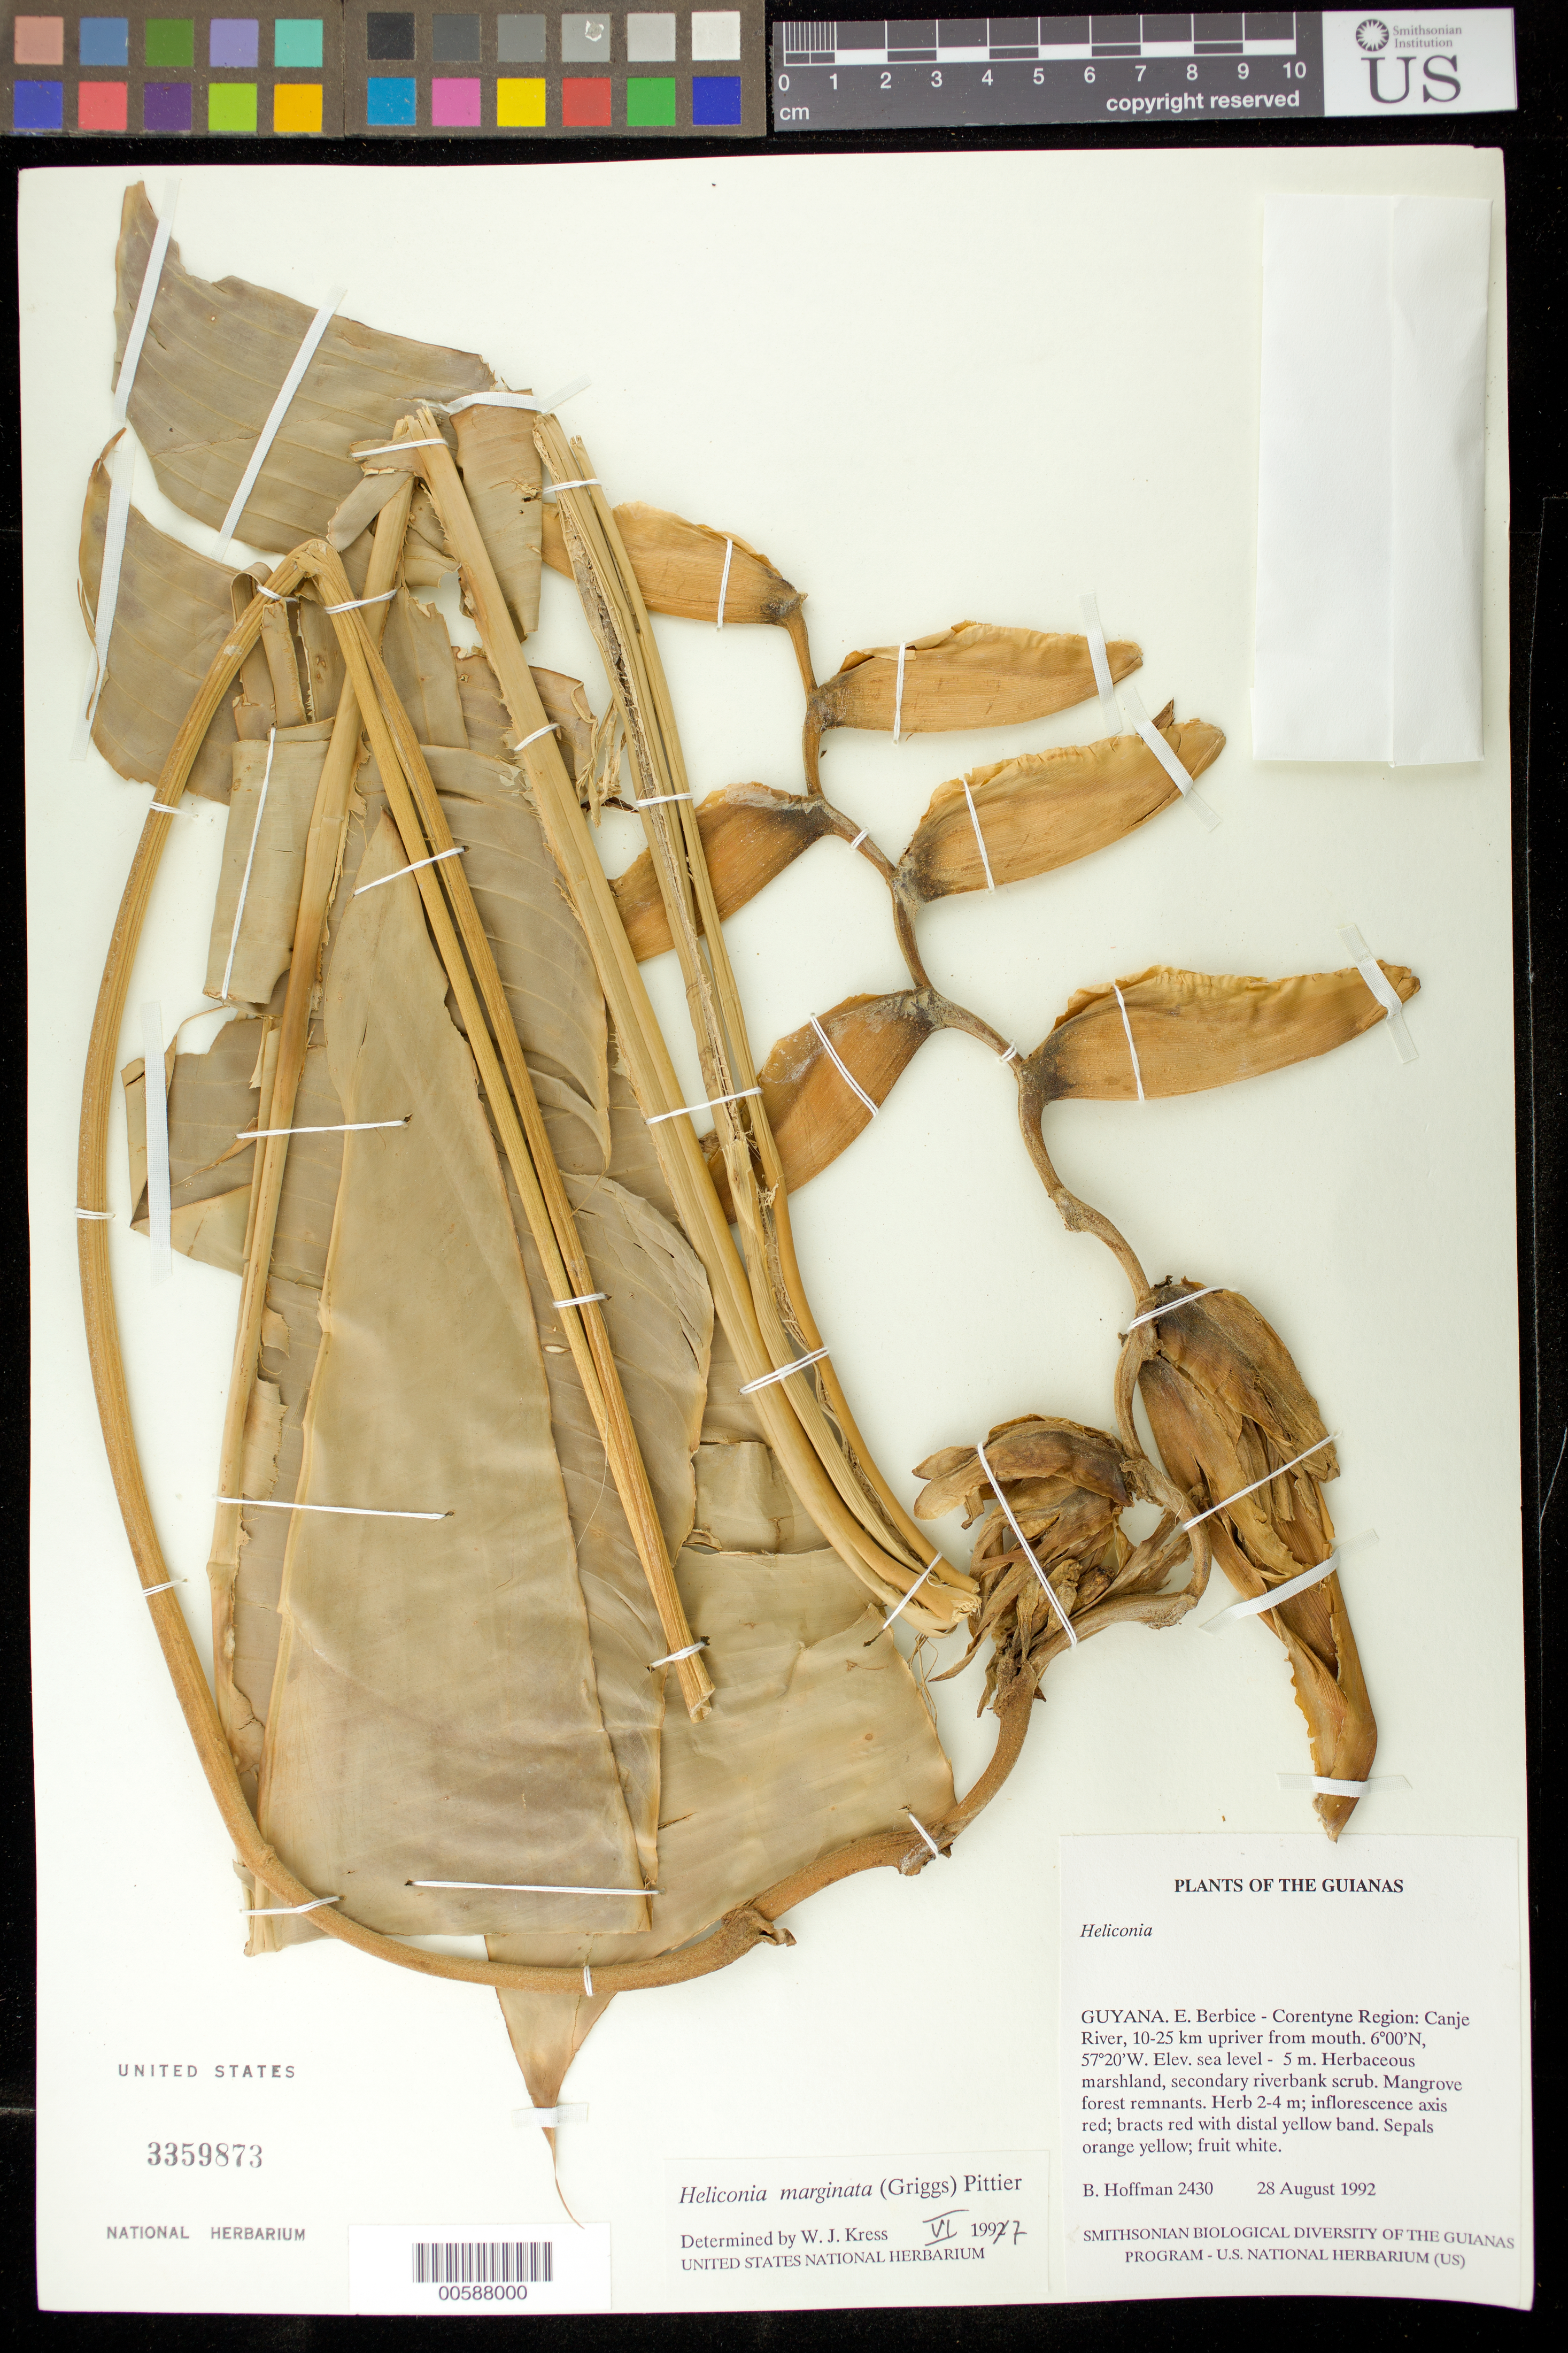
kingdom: Plantae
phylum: Tracheophyta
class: Liliopsida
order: Zingiberales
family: Heliconiaceae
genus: Heliconia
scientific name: Heliconia marginata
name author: (R.F. Griggs) Pittier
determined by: Kress, W. J., (US), Smithsonian Institution - National Museum of Natural History (UNITED STATES)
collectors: B. Hoffman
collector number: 2430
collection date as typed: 28 August 1992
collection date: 1992-08-28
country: Guyana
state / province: E. Berbice-Corentyne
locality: Canje River, 10-25 km upriver from mouth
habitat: Herbaceous marshland, secondary riverbank scrub. Mangrove forest remnants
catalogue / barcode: US 3359873